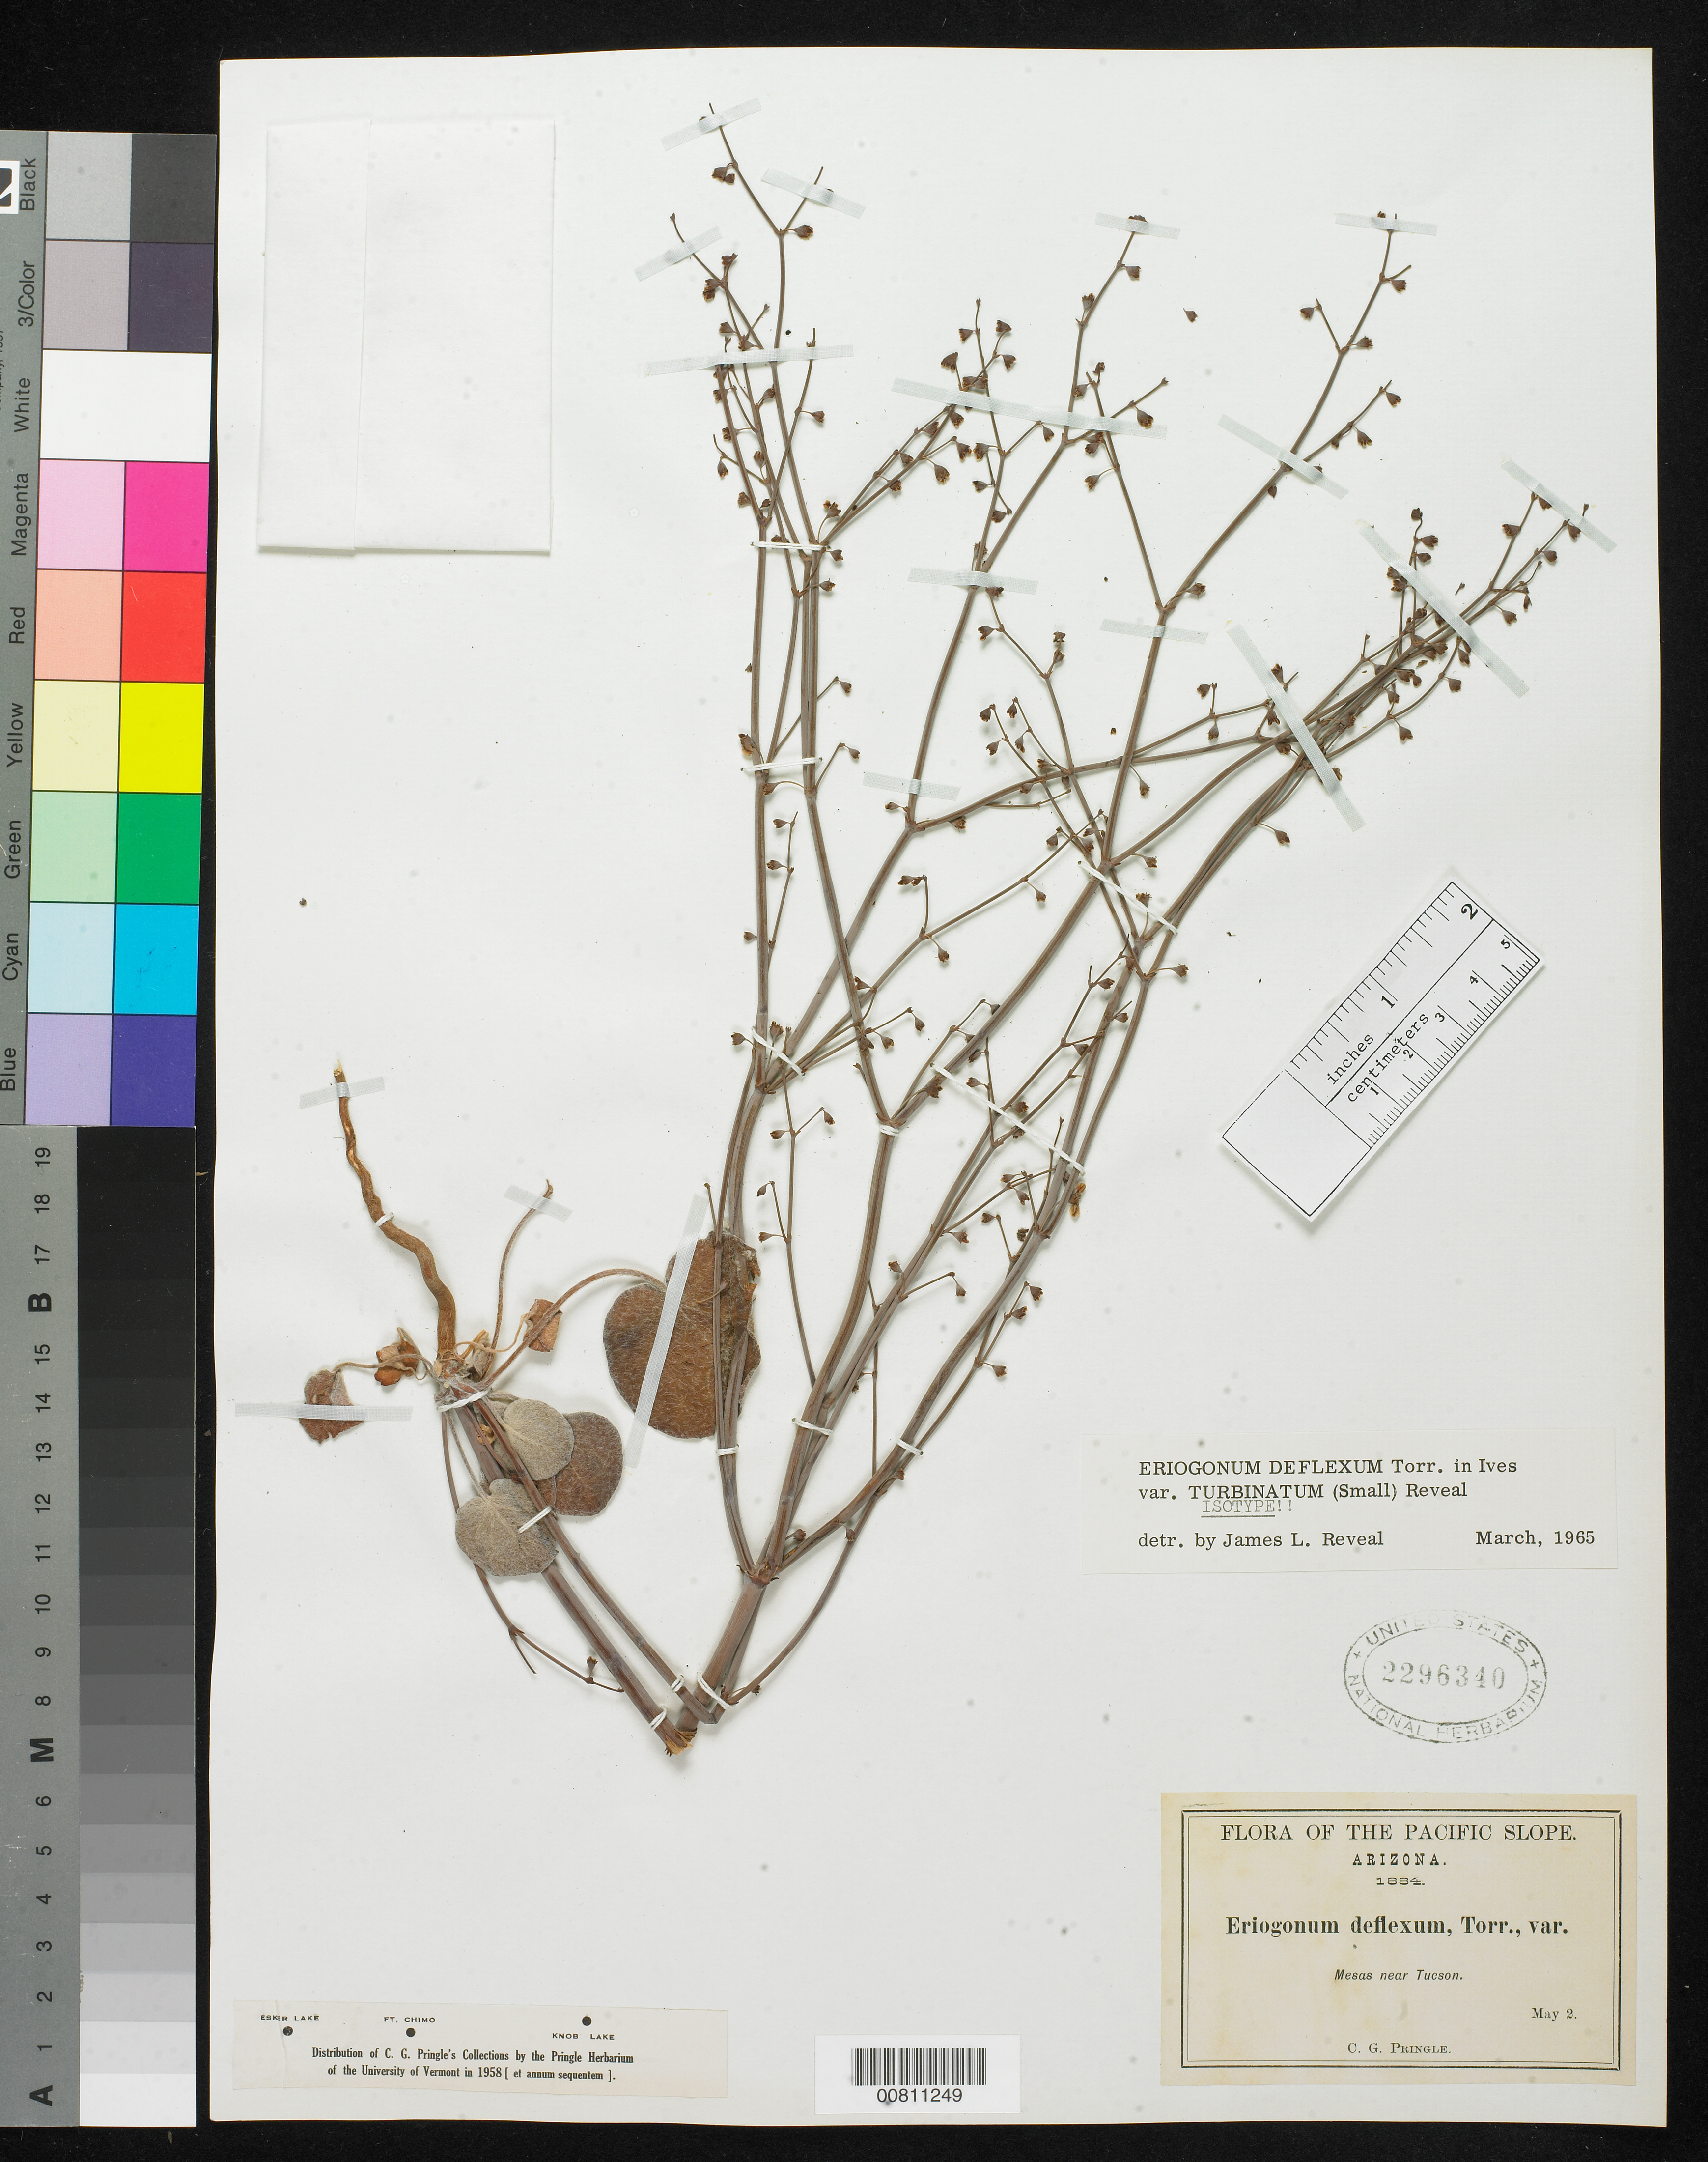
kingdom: Plantae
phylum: Tracheophyta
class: Magnoliopsida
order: Caryophyllales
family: Polygonaceae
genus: Eriogonum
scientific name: Eriogonum turbinatum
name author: Small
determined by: Reveal, J. L.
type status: Isotype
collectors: C. G. Pringle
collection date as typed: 02 May 1884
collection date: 1884-05-02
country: United States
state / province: Arizona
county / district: Pima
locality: Mesas near Tucson.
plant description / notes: Of 3 sheets at US, collection date of only this one matches protologue (and sheet annotated as holotype at NY).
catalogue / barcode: US 2296340